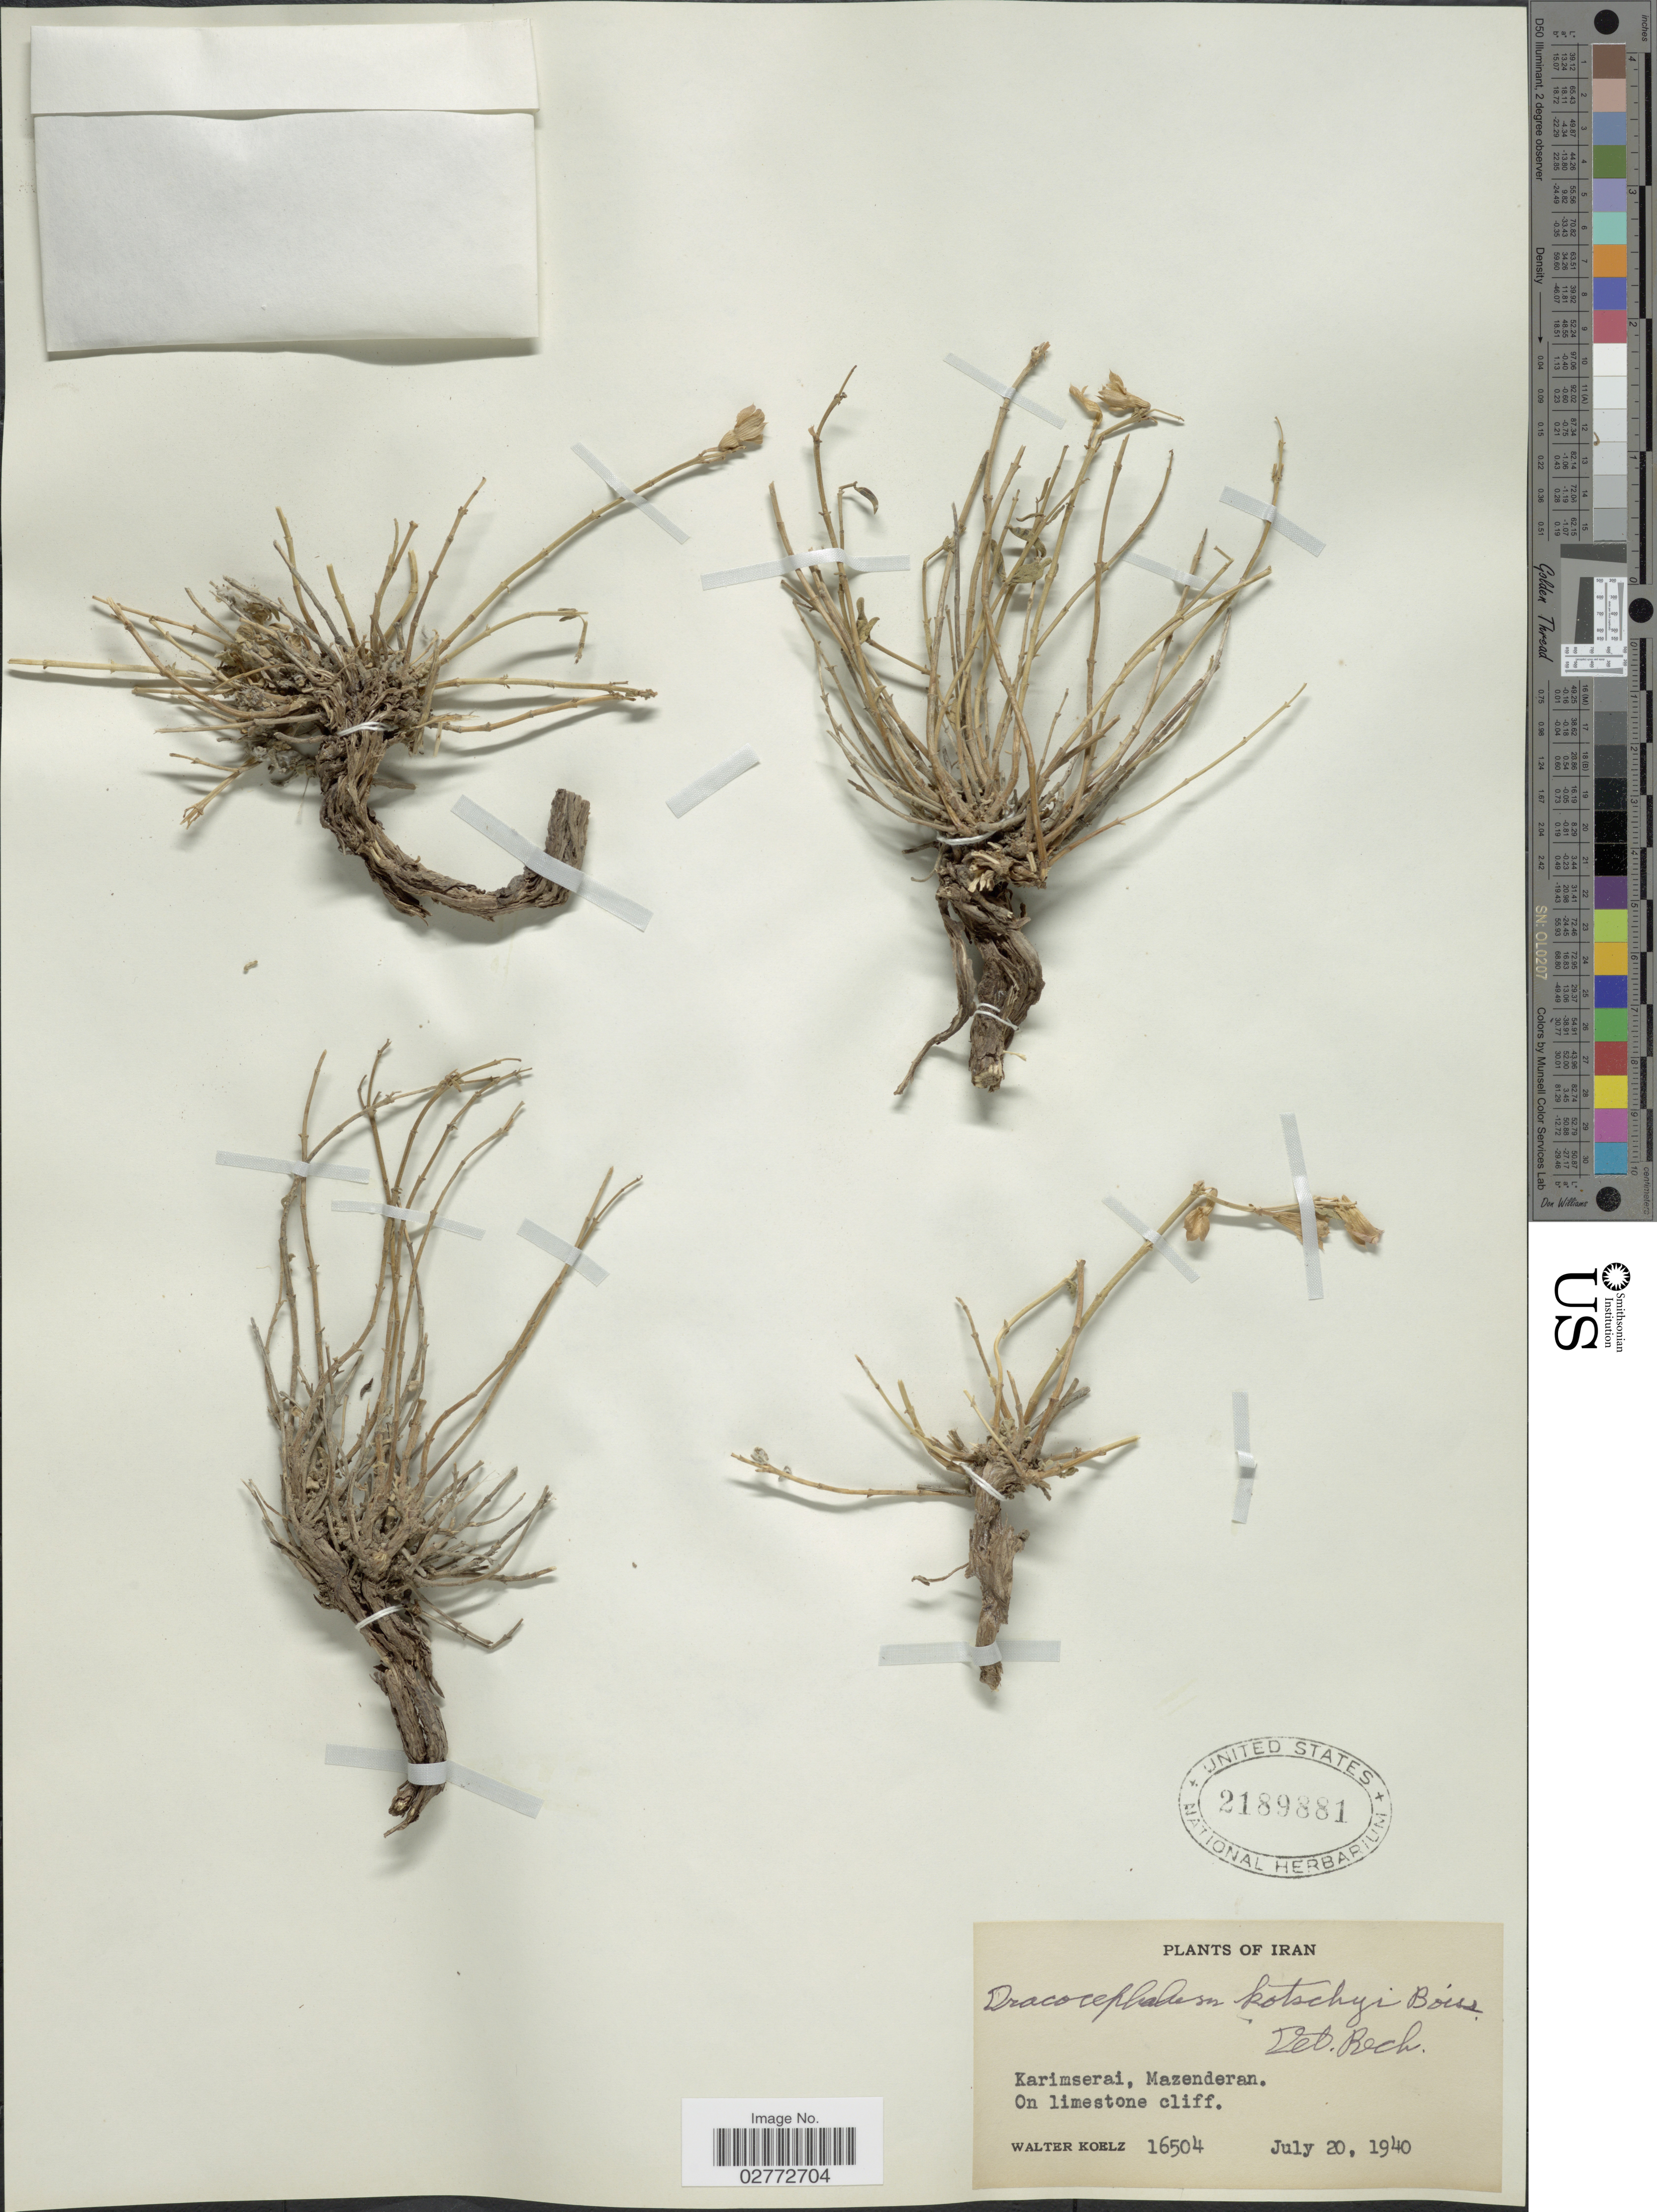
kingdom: Plantae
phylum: Tracheophyta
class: Magnoliopsida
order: Lamiales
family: Lamiaceae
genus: Dracocephalum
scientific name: Dracocephalum kotschyi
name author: Boiss.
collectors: W. N. Koelz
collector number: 16504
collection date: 1940-07-20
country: Iran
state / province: Mazandaran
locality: Karimserai, Mazenderan. On limestone cliff.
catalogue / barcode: US 2189881